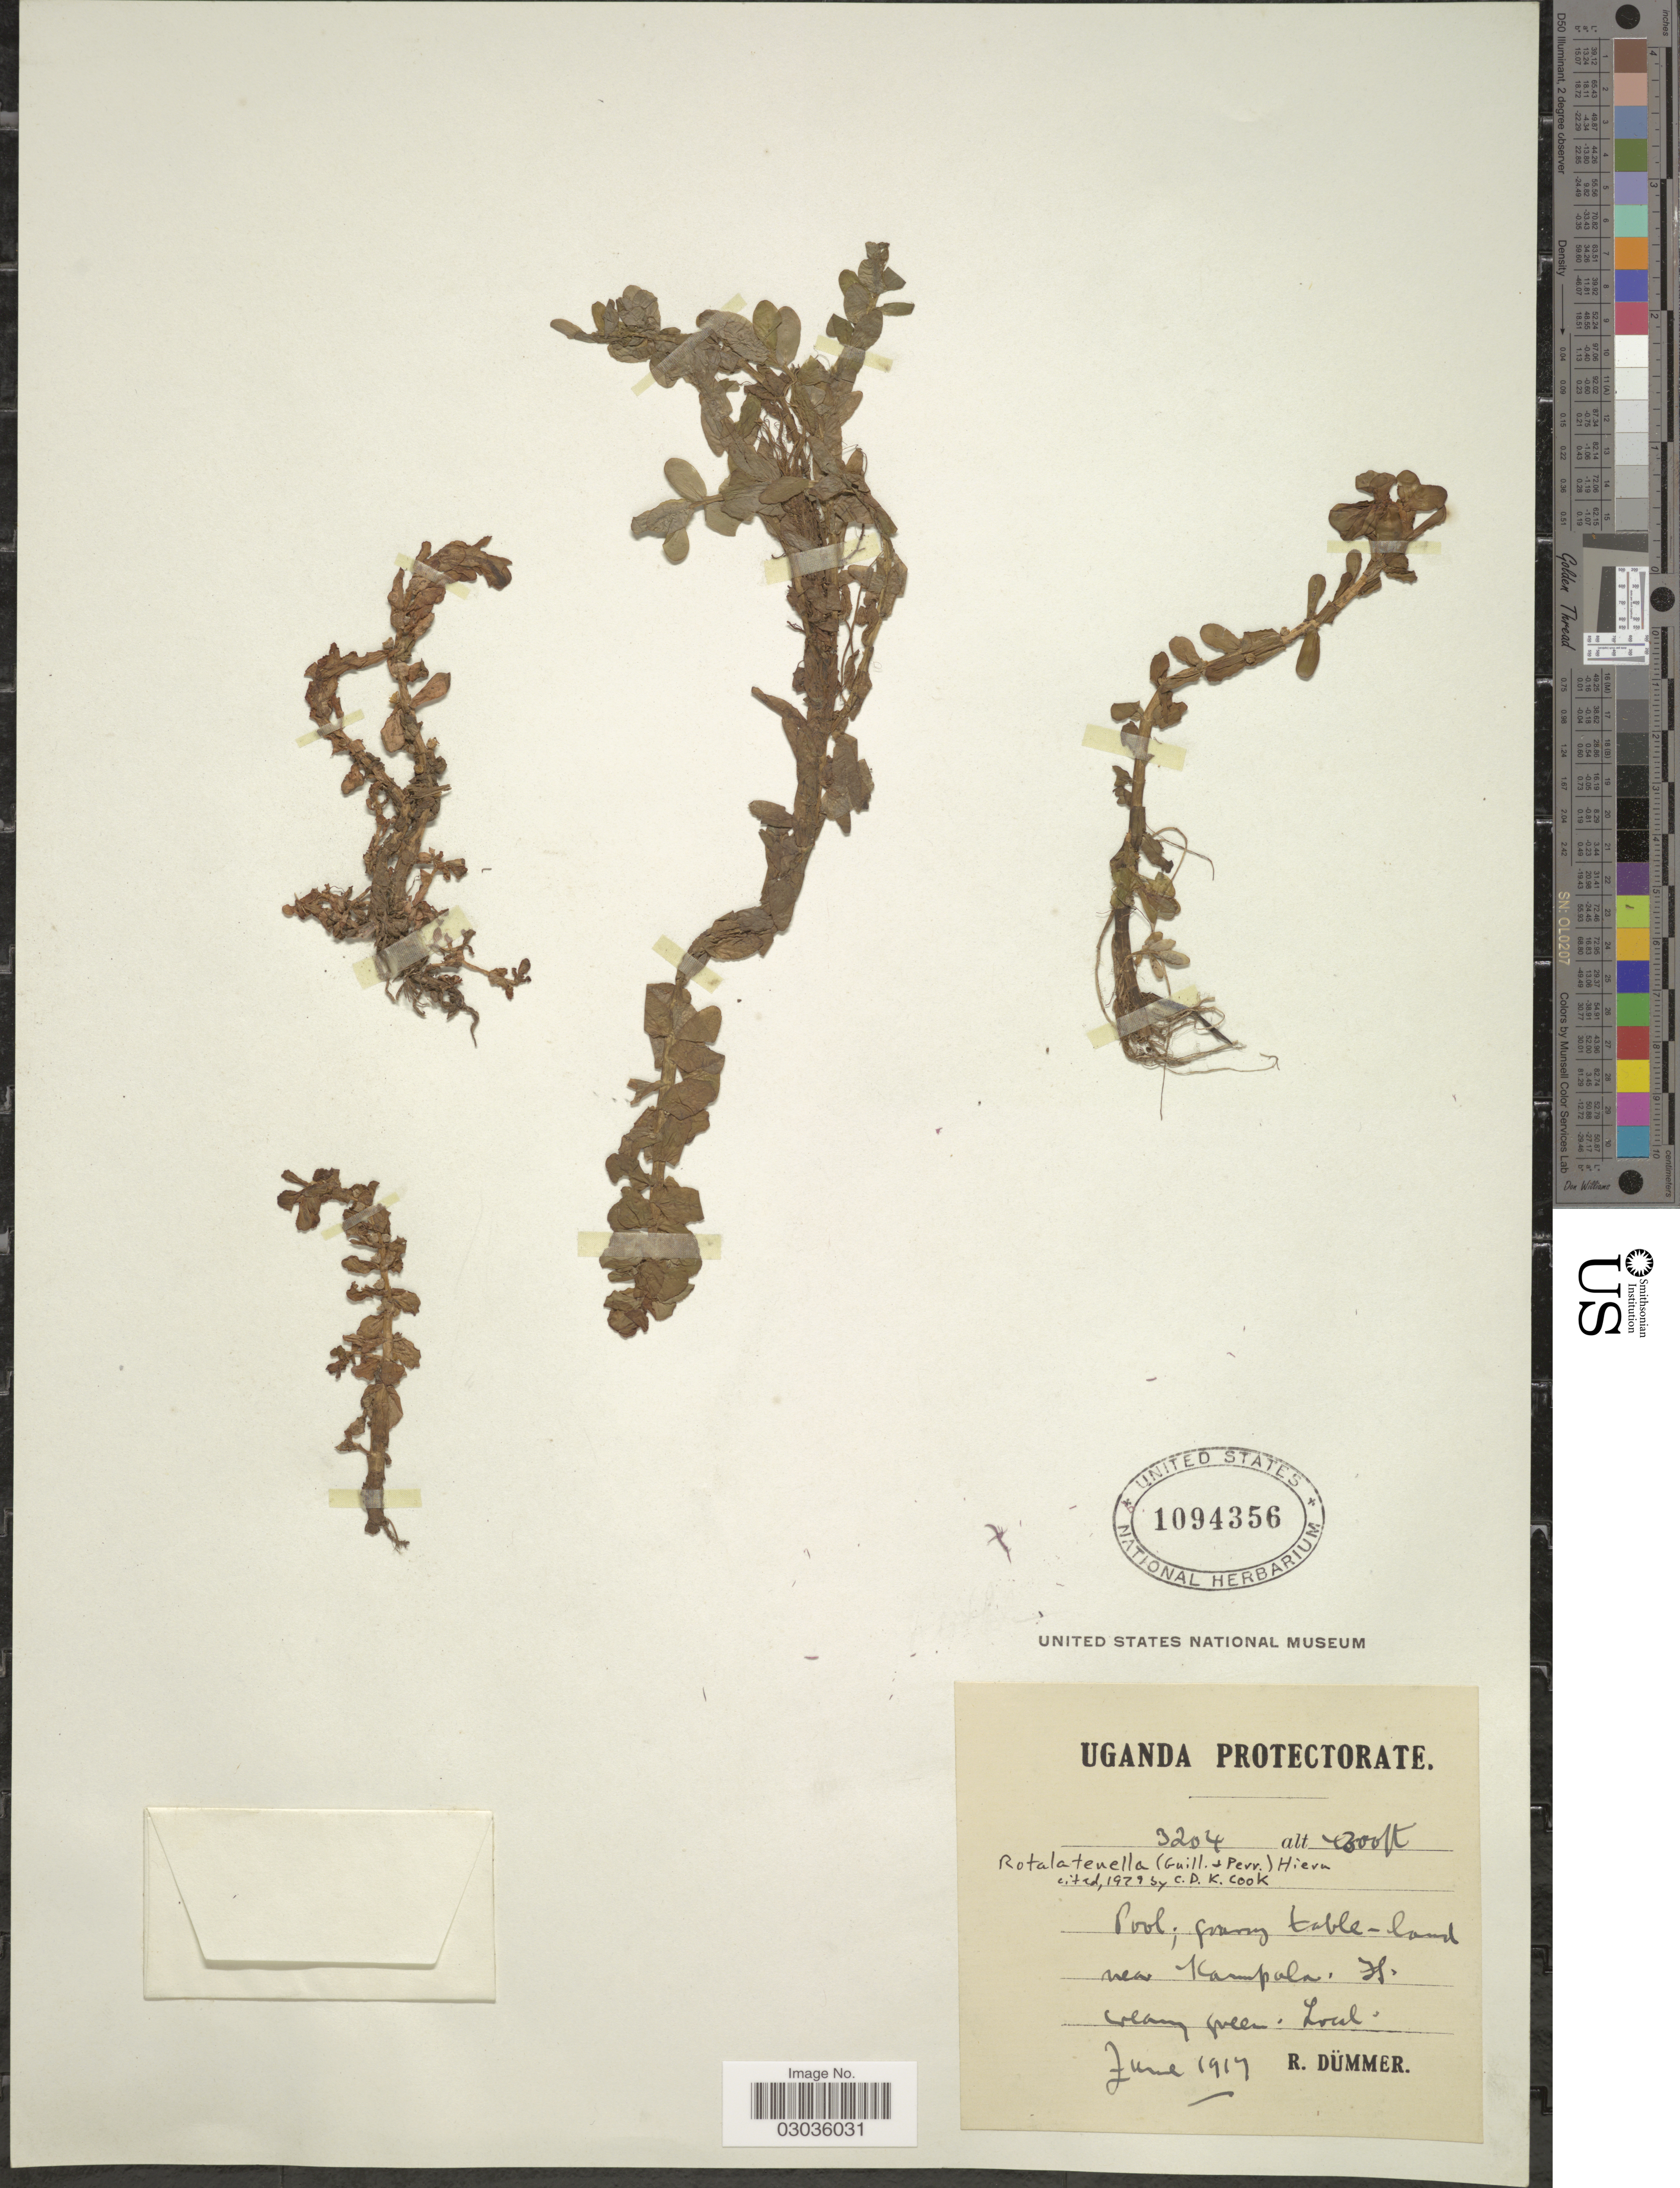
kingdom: Plantae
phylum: Tracheophyta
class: Magnoliopsida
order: Myrtales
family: Lythraceae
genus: Rotala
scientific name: Rotala tenella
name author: (Guill. & Perr.) Hiern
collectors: R. A. Dümmer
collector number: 3204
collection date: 1919-06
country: Uganda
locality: Near Kampala.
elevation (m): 1311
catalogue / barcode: US 1094356